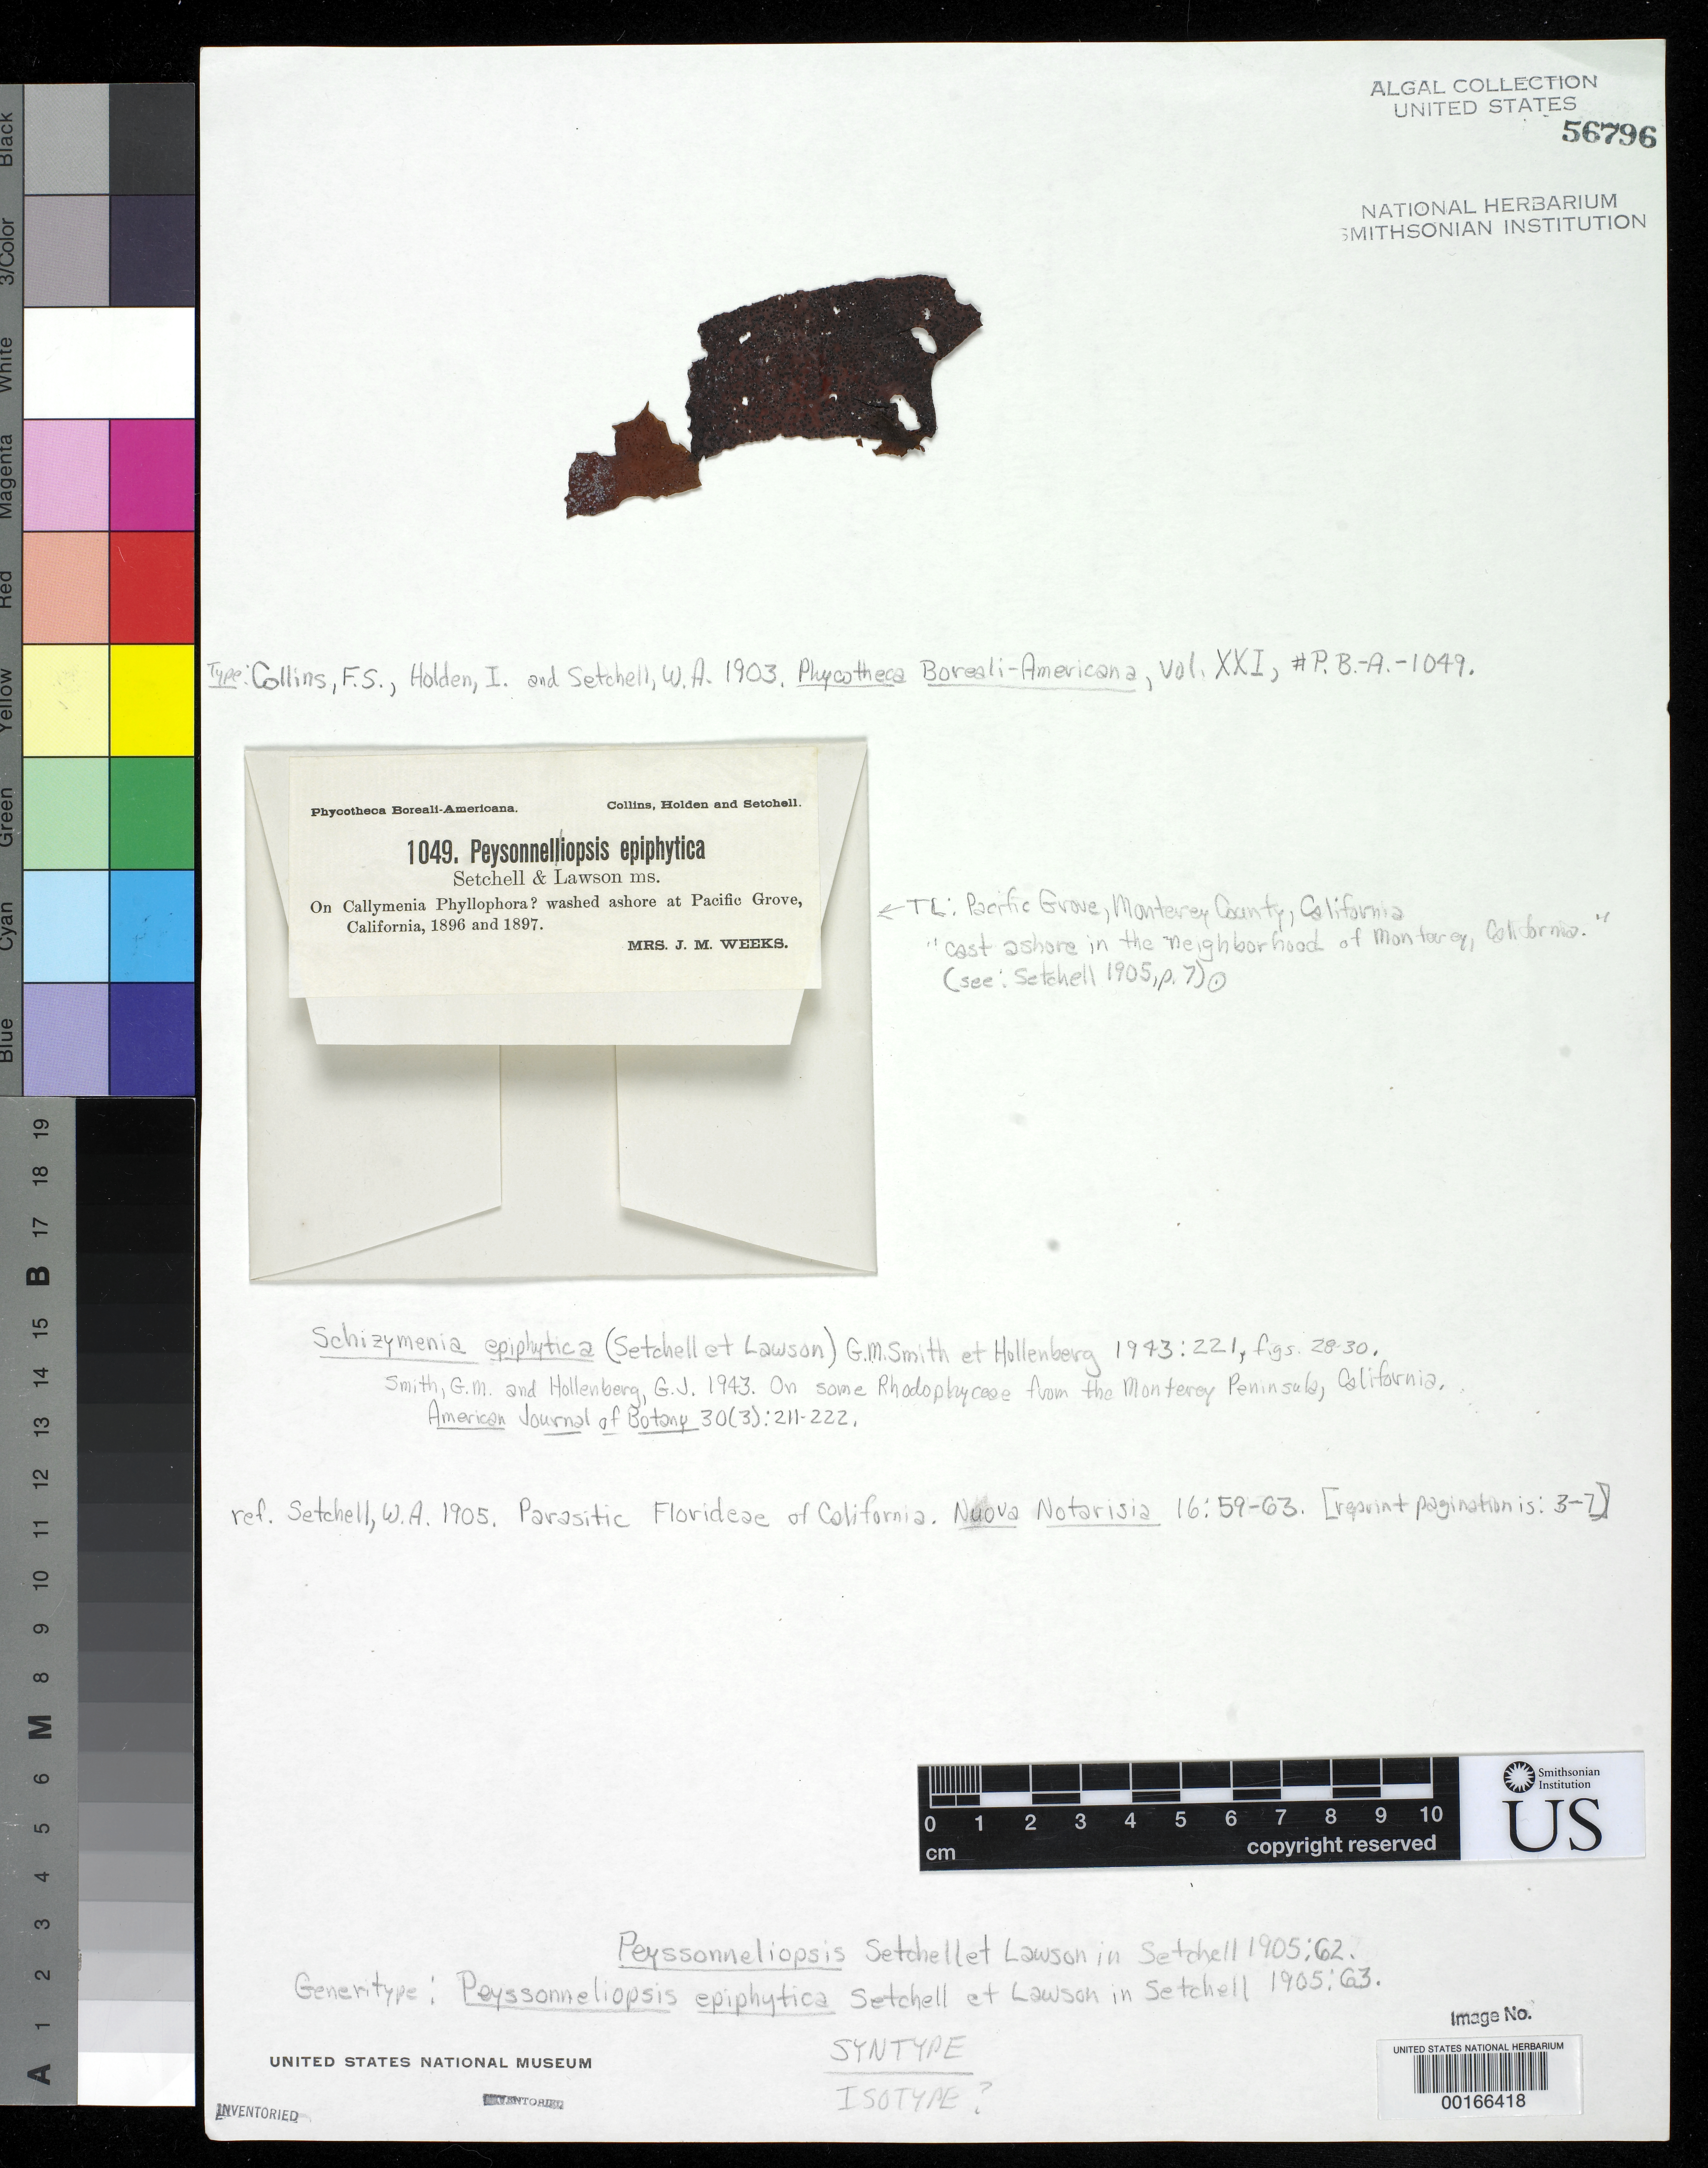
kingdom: Plantae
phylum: Rhodophyta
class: Florideophyceae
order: Gigartinales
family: Furcellariaceae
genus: Peyssonneliopsis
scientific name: Peyssonneliopsis epiphytica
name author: Setch. & G.W. Lawson in Setch.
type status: Isotype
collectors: Mrs. J. Weeks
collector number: PB-A 1049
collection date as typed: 1896 and -- --- 1897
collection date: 1896,1897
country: United States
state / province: California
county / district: Monterey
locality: Pacific Grove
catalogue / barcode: US 56796